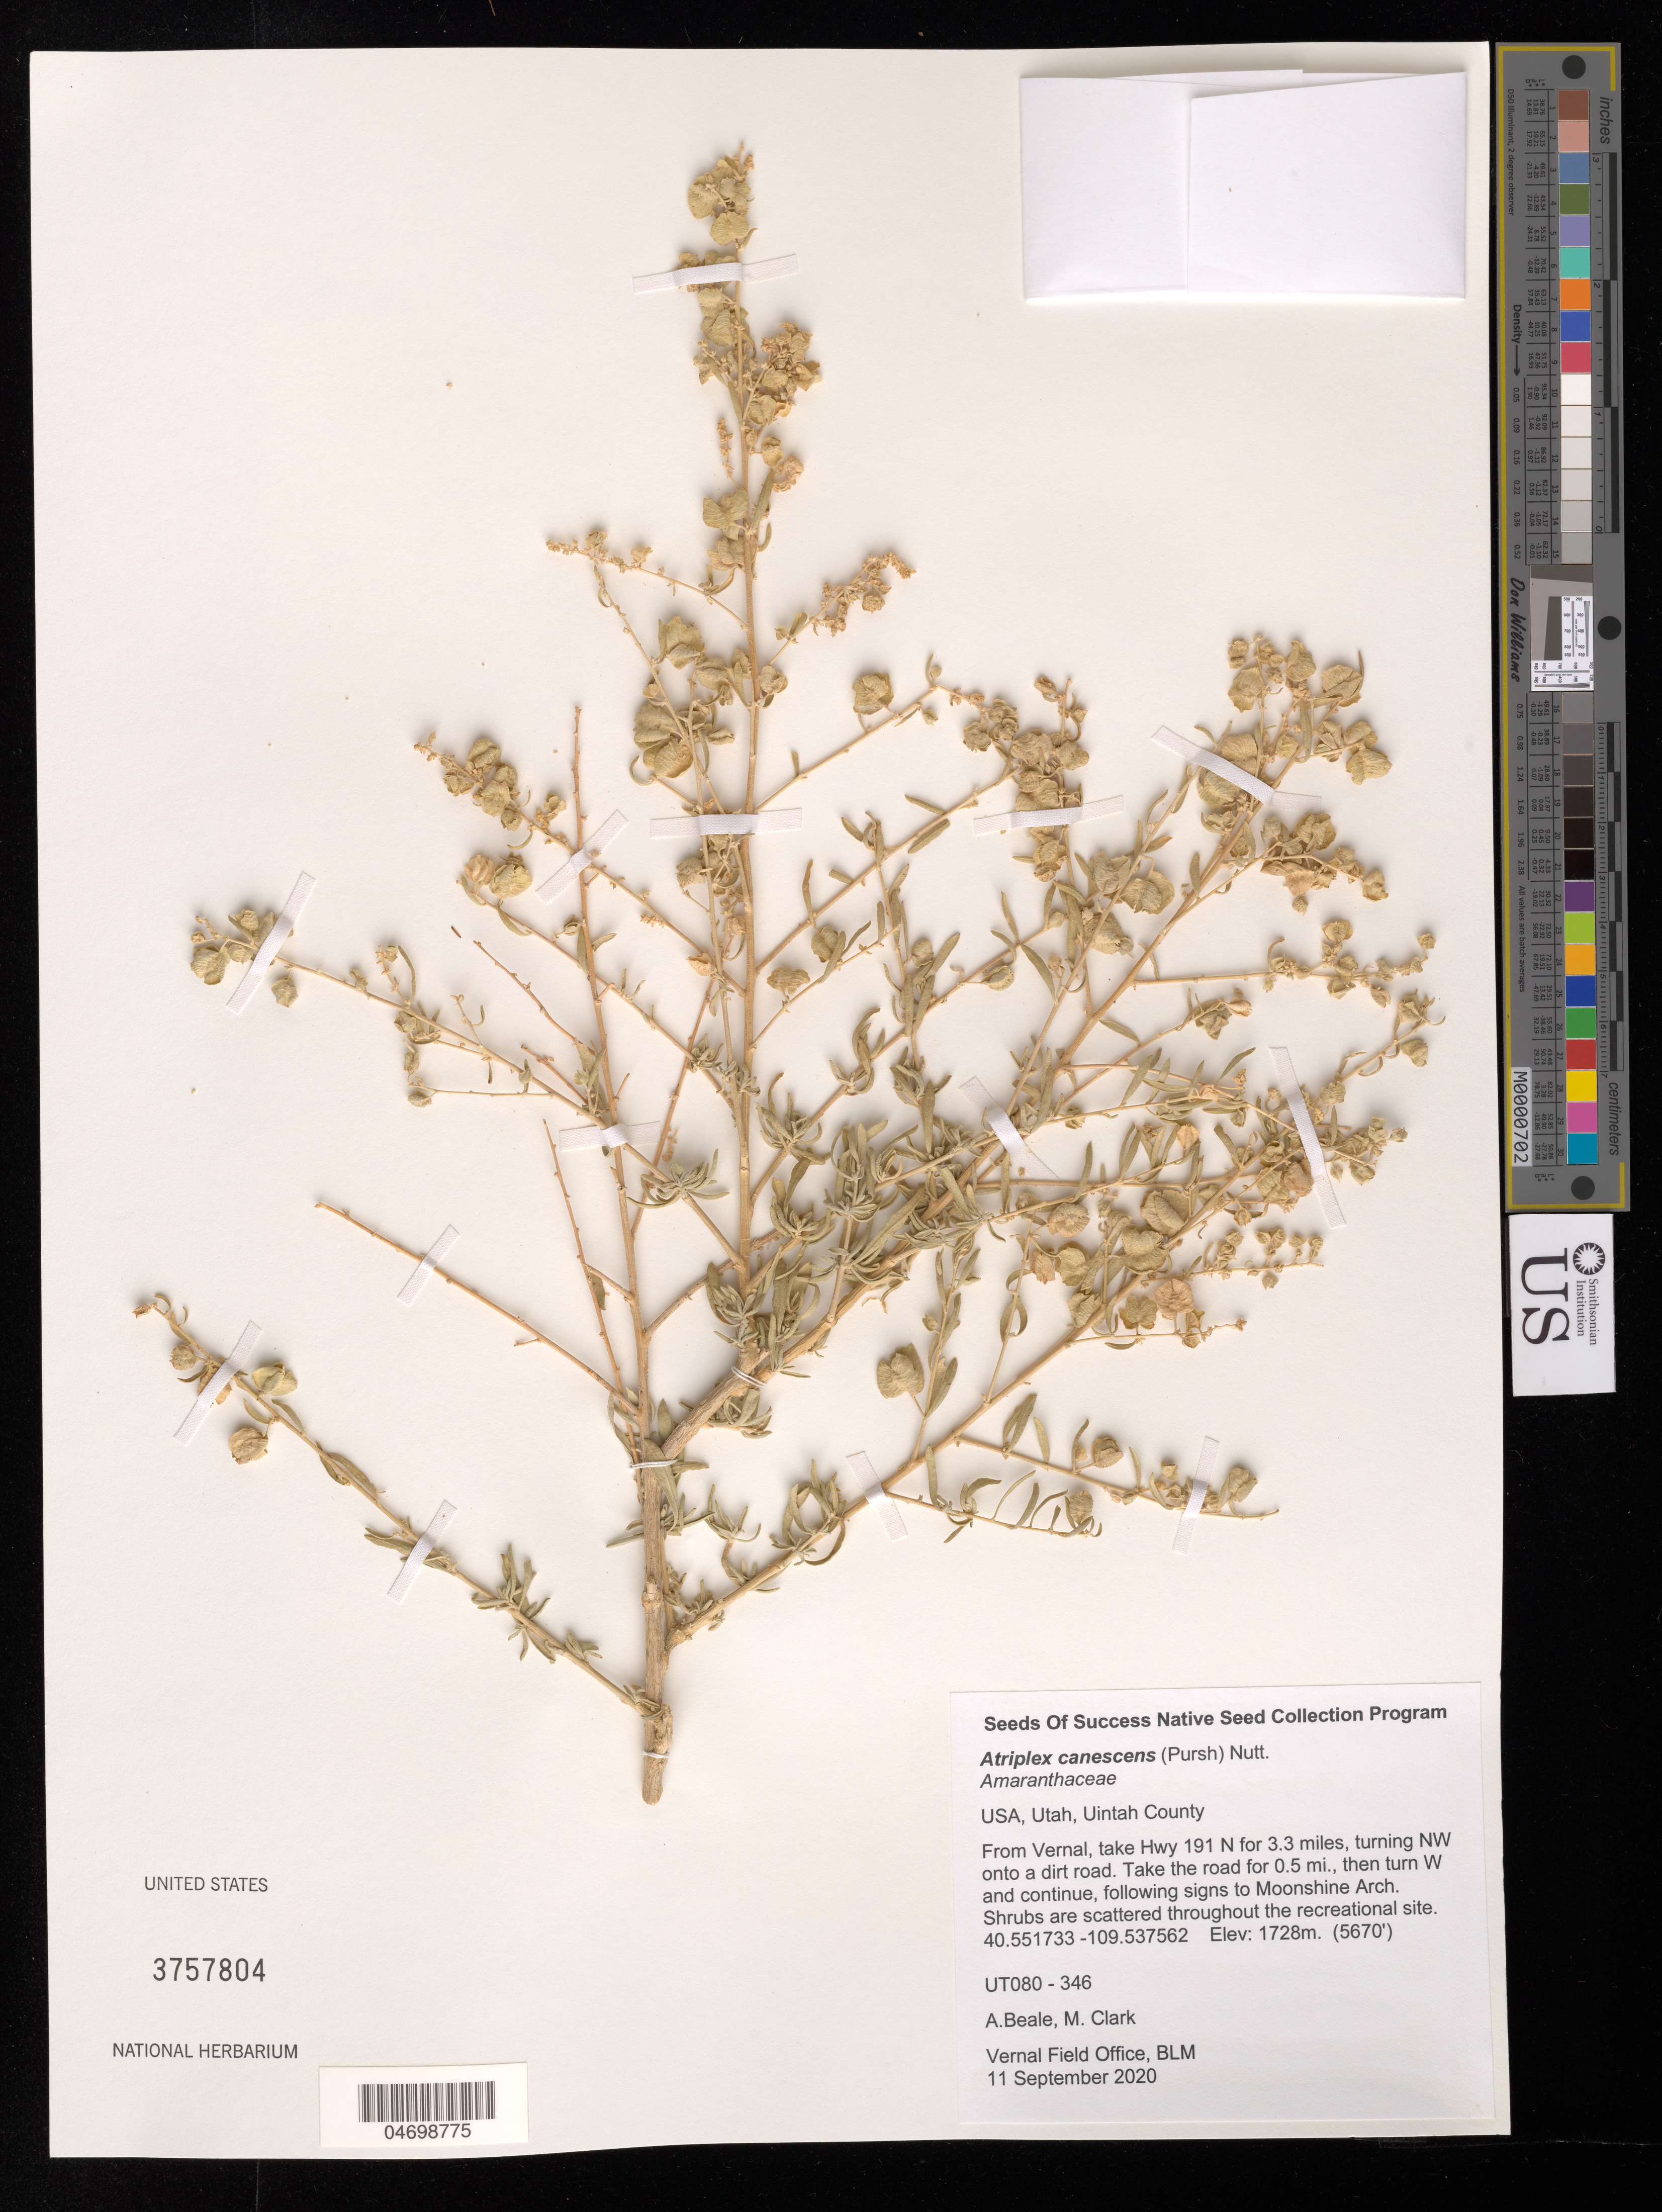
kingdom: Plantae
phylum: Tracheophyta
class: Magnoliopsida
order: Caryophyllales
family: Amaranthaceae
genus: Atriplex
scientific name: Atriplex canescens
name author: (Pursh) Nutt.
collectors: A. Beale & M. Clark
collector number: UT080-346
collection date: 2020-09-11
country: United States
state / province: Utah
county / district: Uintah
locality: Moonshine Arch. Recreation site.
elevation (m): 1728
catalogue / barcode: US 3757804